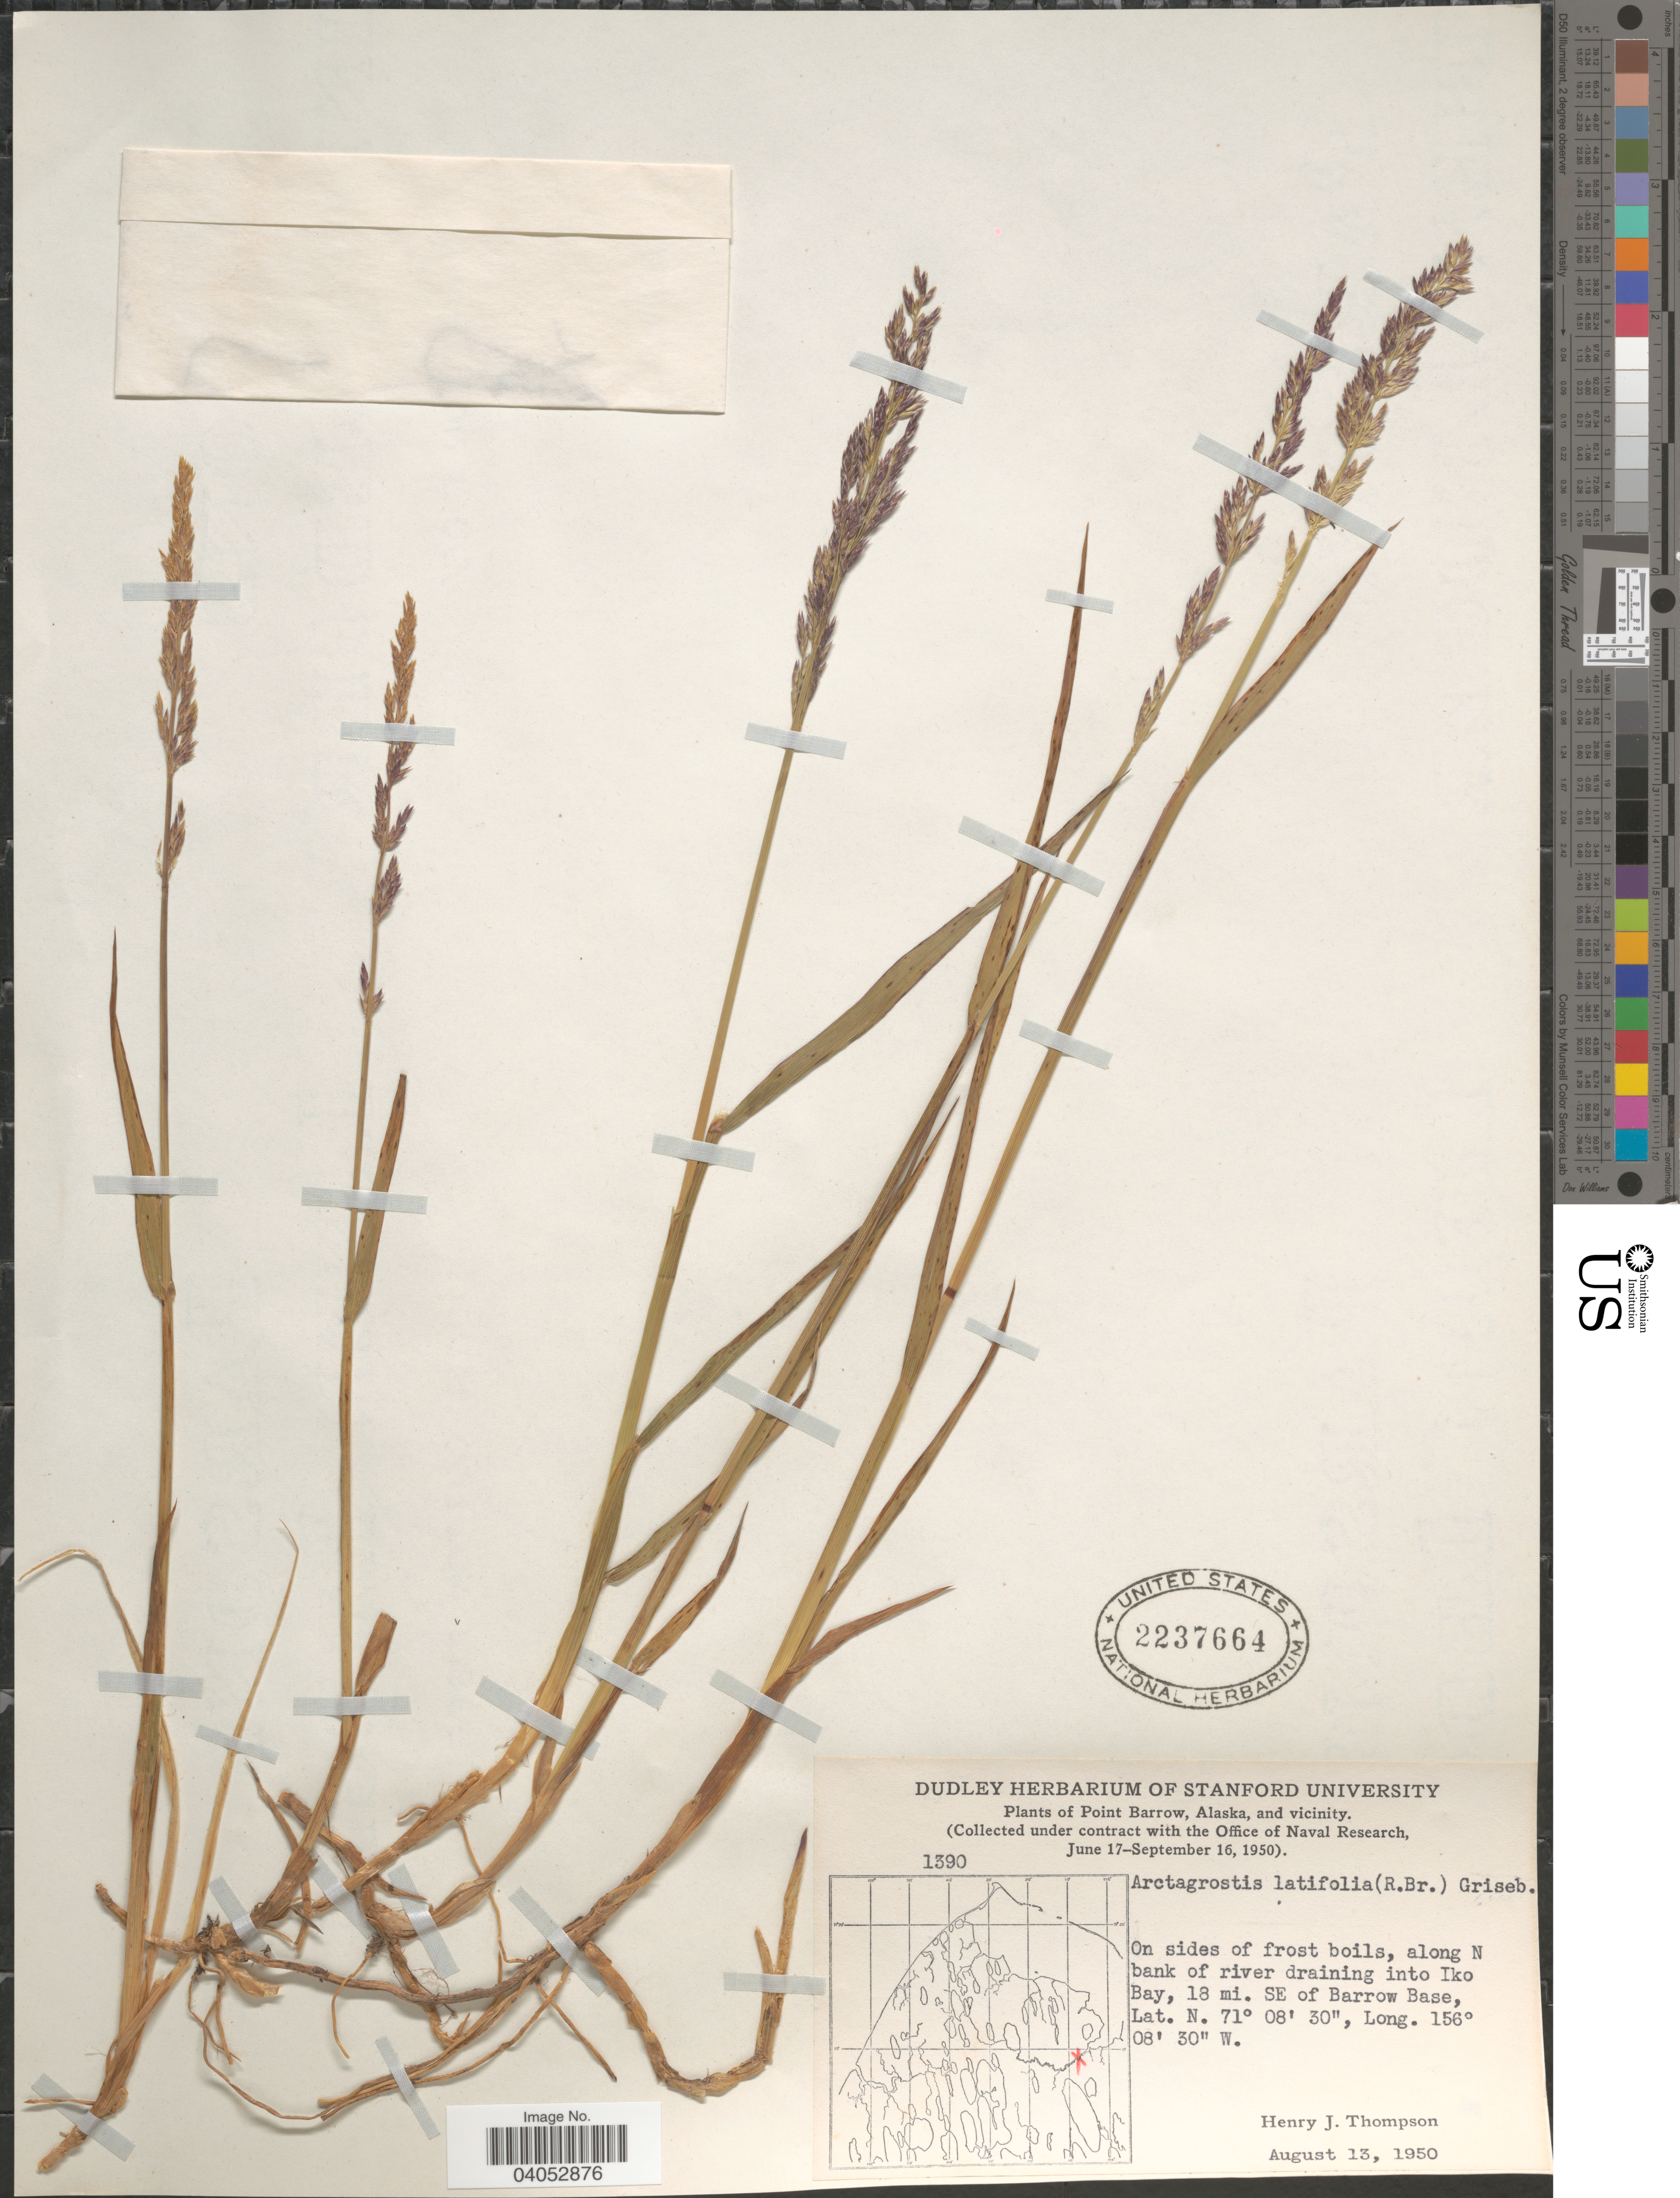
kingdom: Plantae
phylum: Tracheophyta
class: Liliopsida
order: Poales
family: Poaceae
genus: Arctagrostis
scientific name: Arctagrostis latifolia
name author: (R. Br.) Griseb.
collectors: H. J. Thompson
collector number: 1390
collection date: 1950-08-13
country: United States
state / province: Alaska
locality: Point Barrow, and vicinity. On sides of frost boils, along N bank of river draining into Iko Bay, 18 mi. SE of Barrow Base.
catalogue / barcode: US 2237664